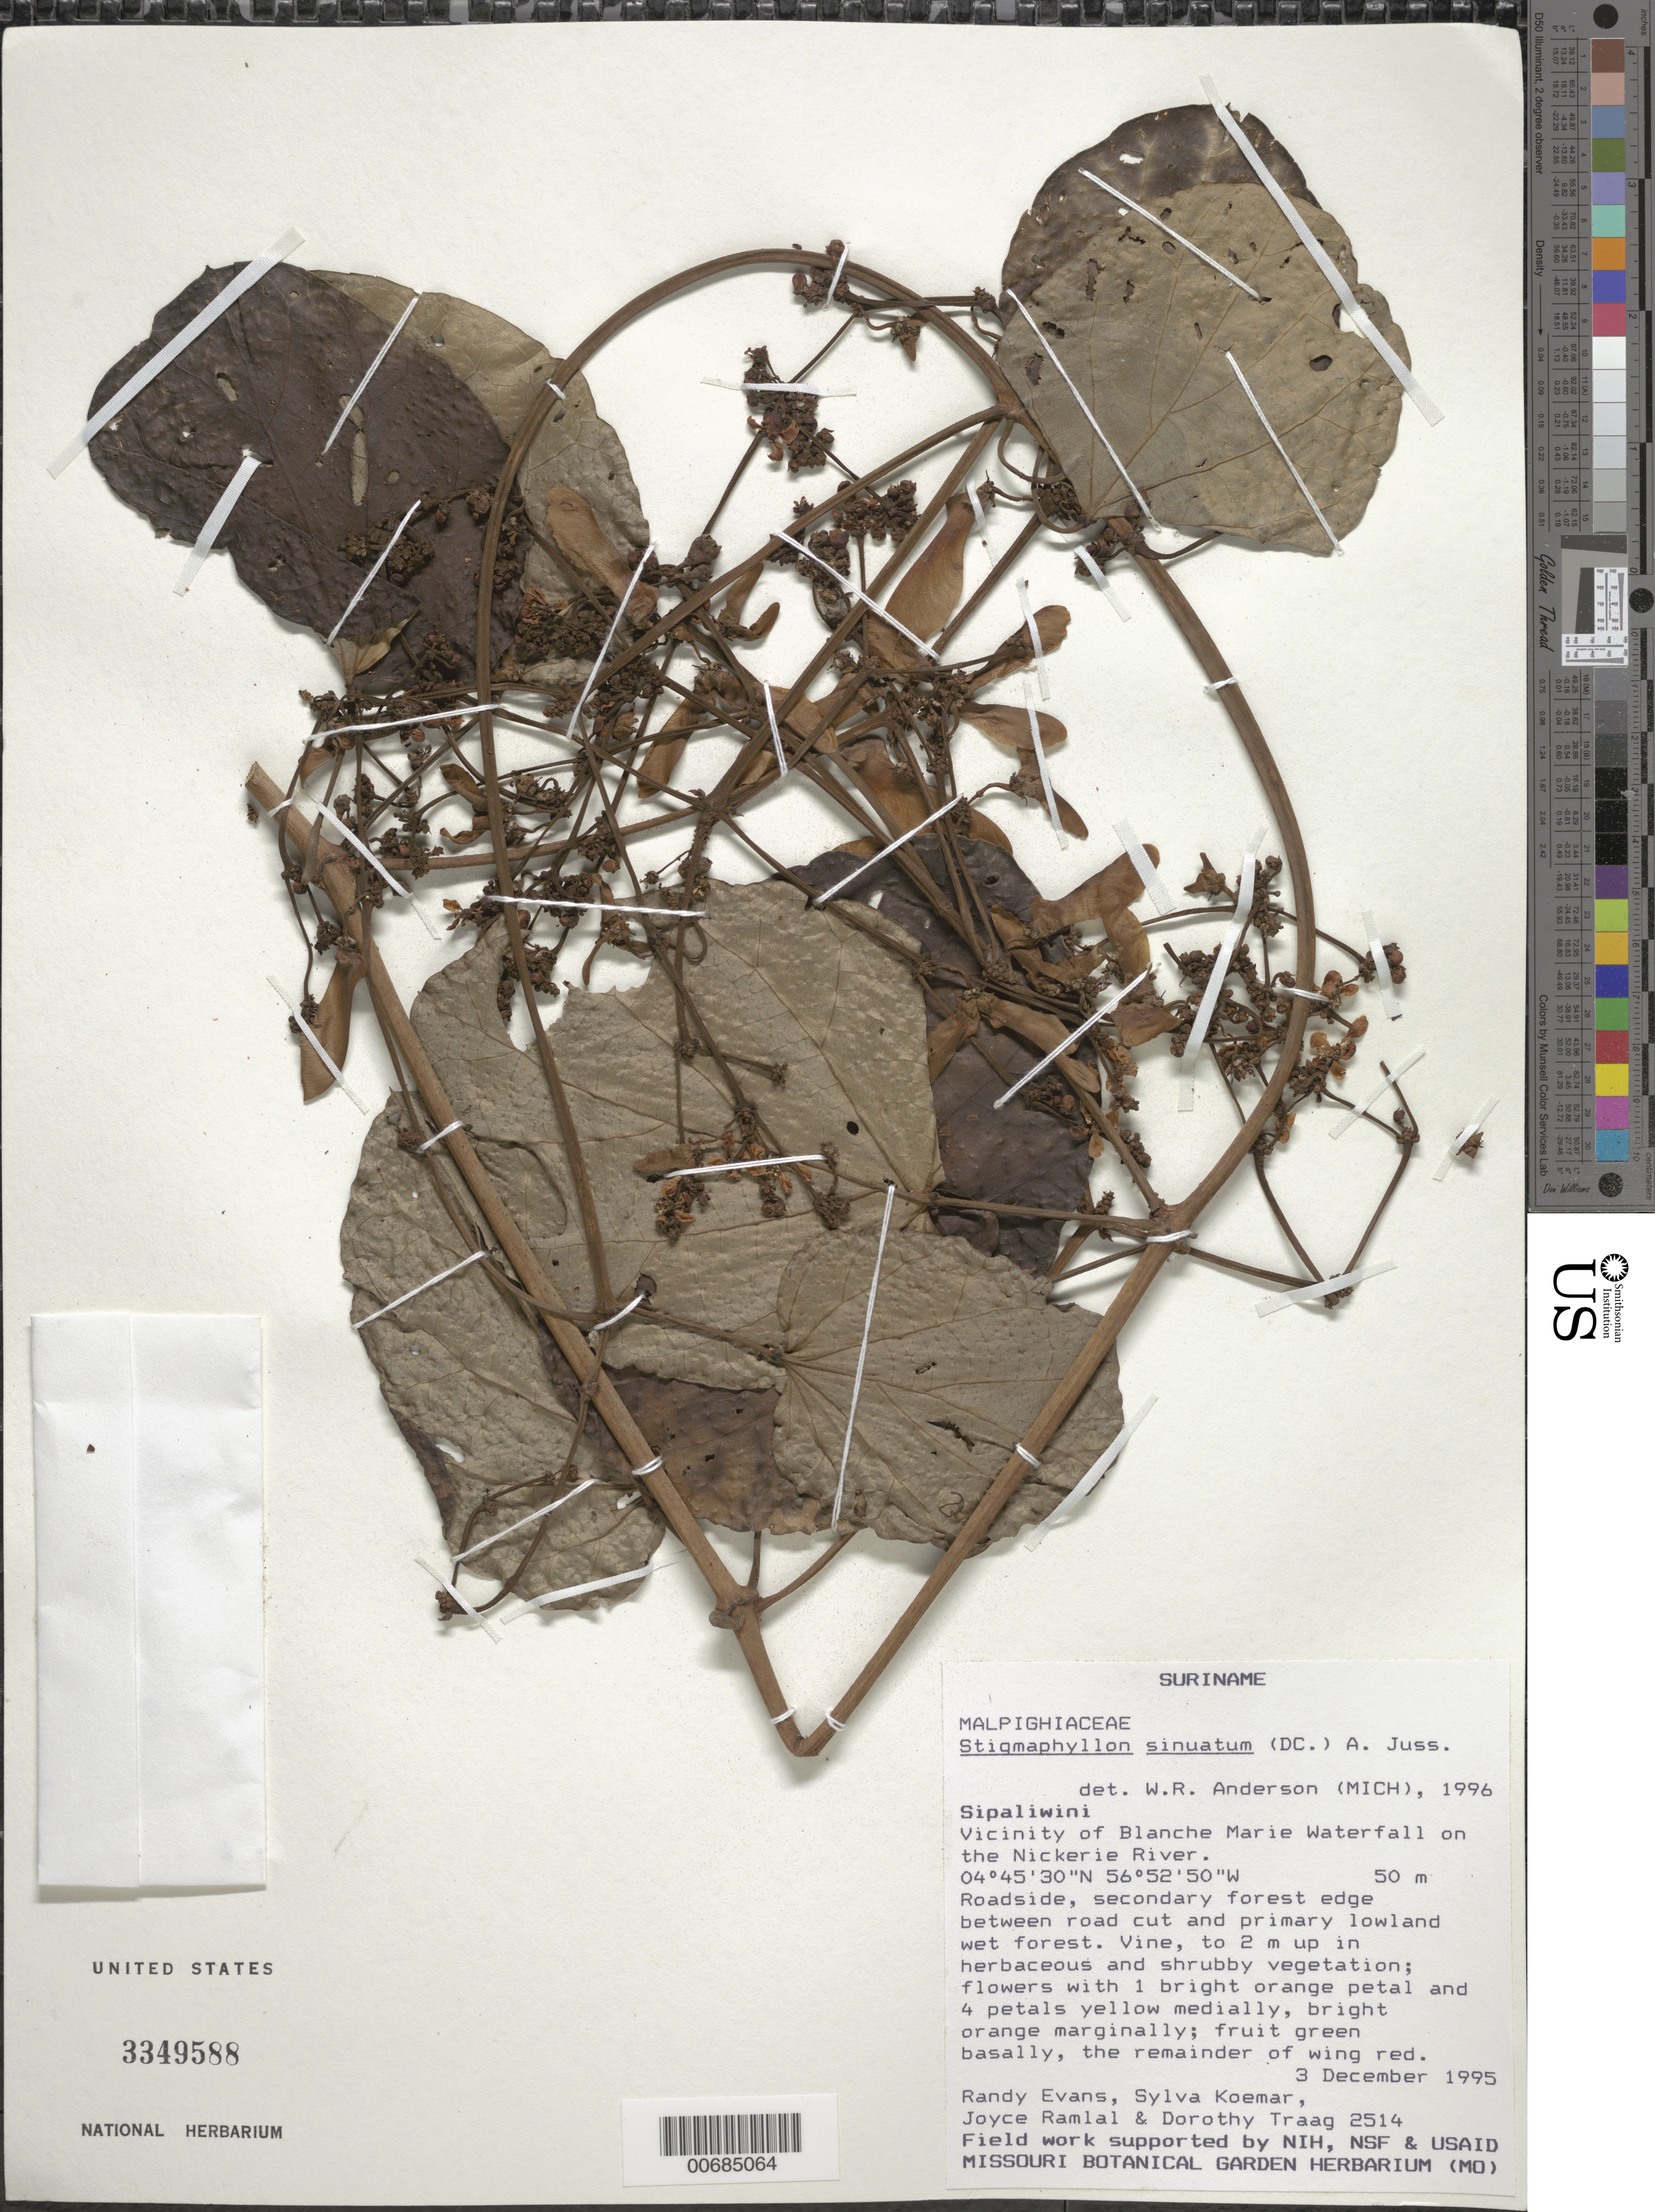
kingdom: Plantae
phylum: Tracheophyta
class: Magnoliopsida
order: Malpighiales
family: Malpighiaceae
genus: Stigmaphyllon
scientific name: Stigmaphyllon sinuatum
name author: (DC.) A. Juss.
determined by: Anderson, W. R., (MICH), University of Michigan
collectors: R. Evans, S. Koemar, J. Ramlal & D. Traag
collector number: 2514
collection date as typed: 3-Dec-95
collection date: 1995-12-03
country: Suriname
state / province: Sipaliwini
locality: Blanche Marie Waterfall, vic., on Nickerie R.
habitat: Roadside, secondary forest edge betw. road cut & primary lowland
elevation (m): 50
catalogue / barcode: US 3349588